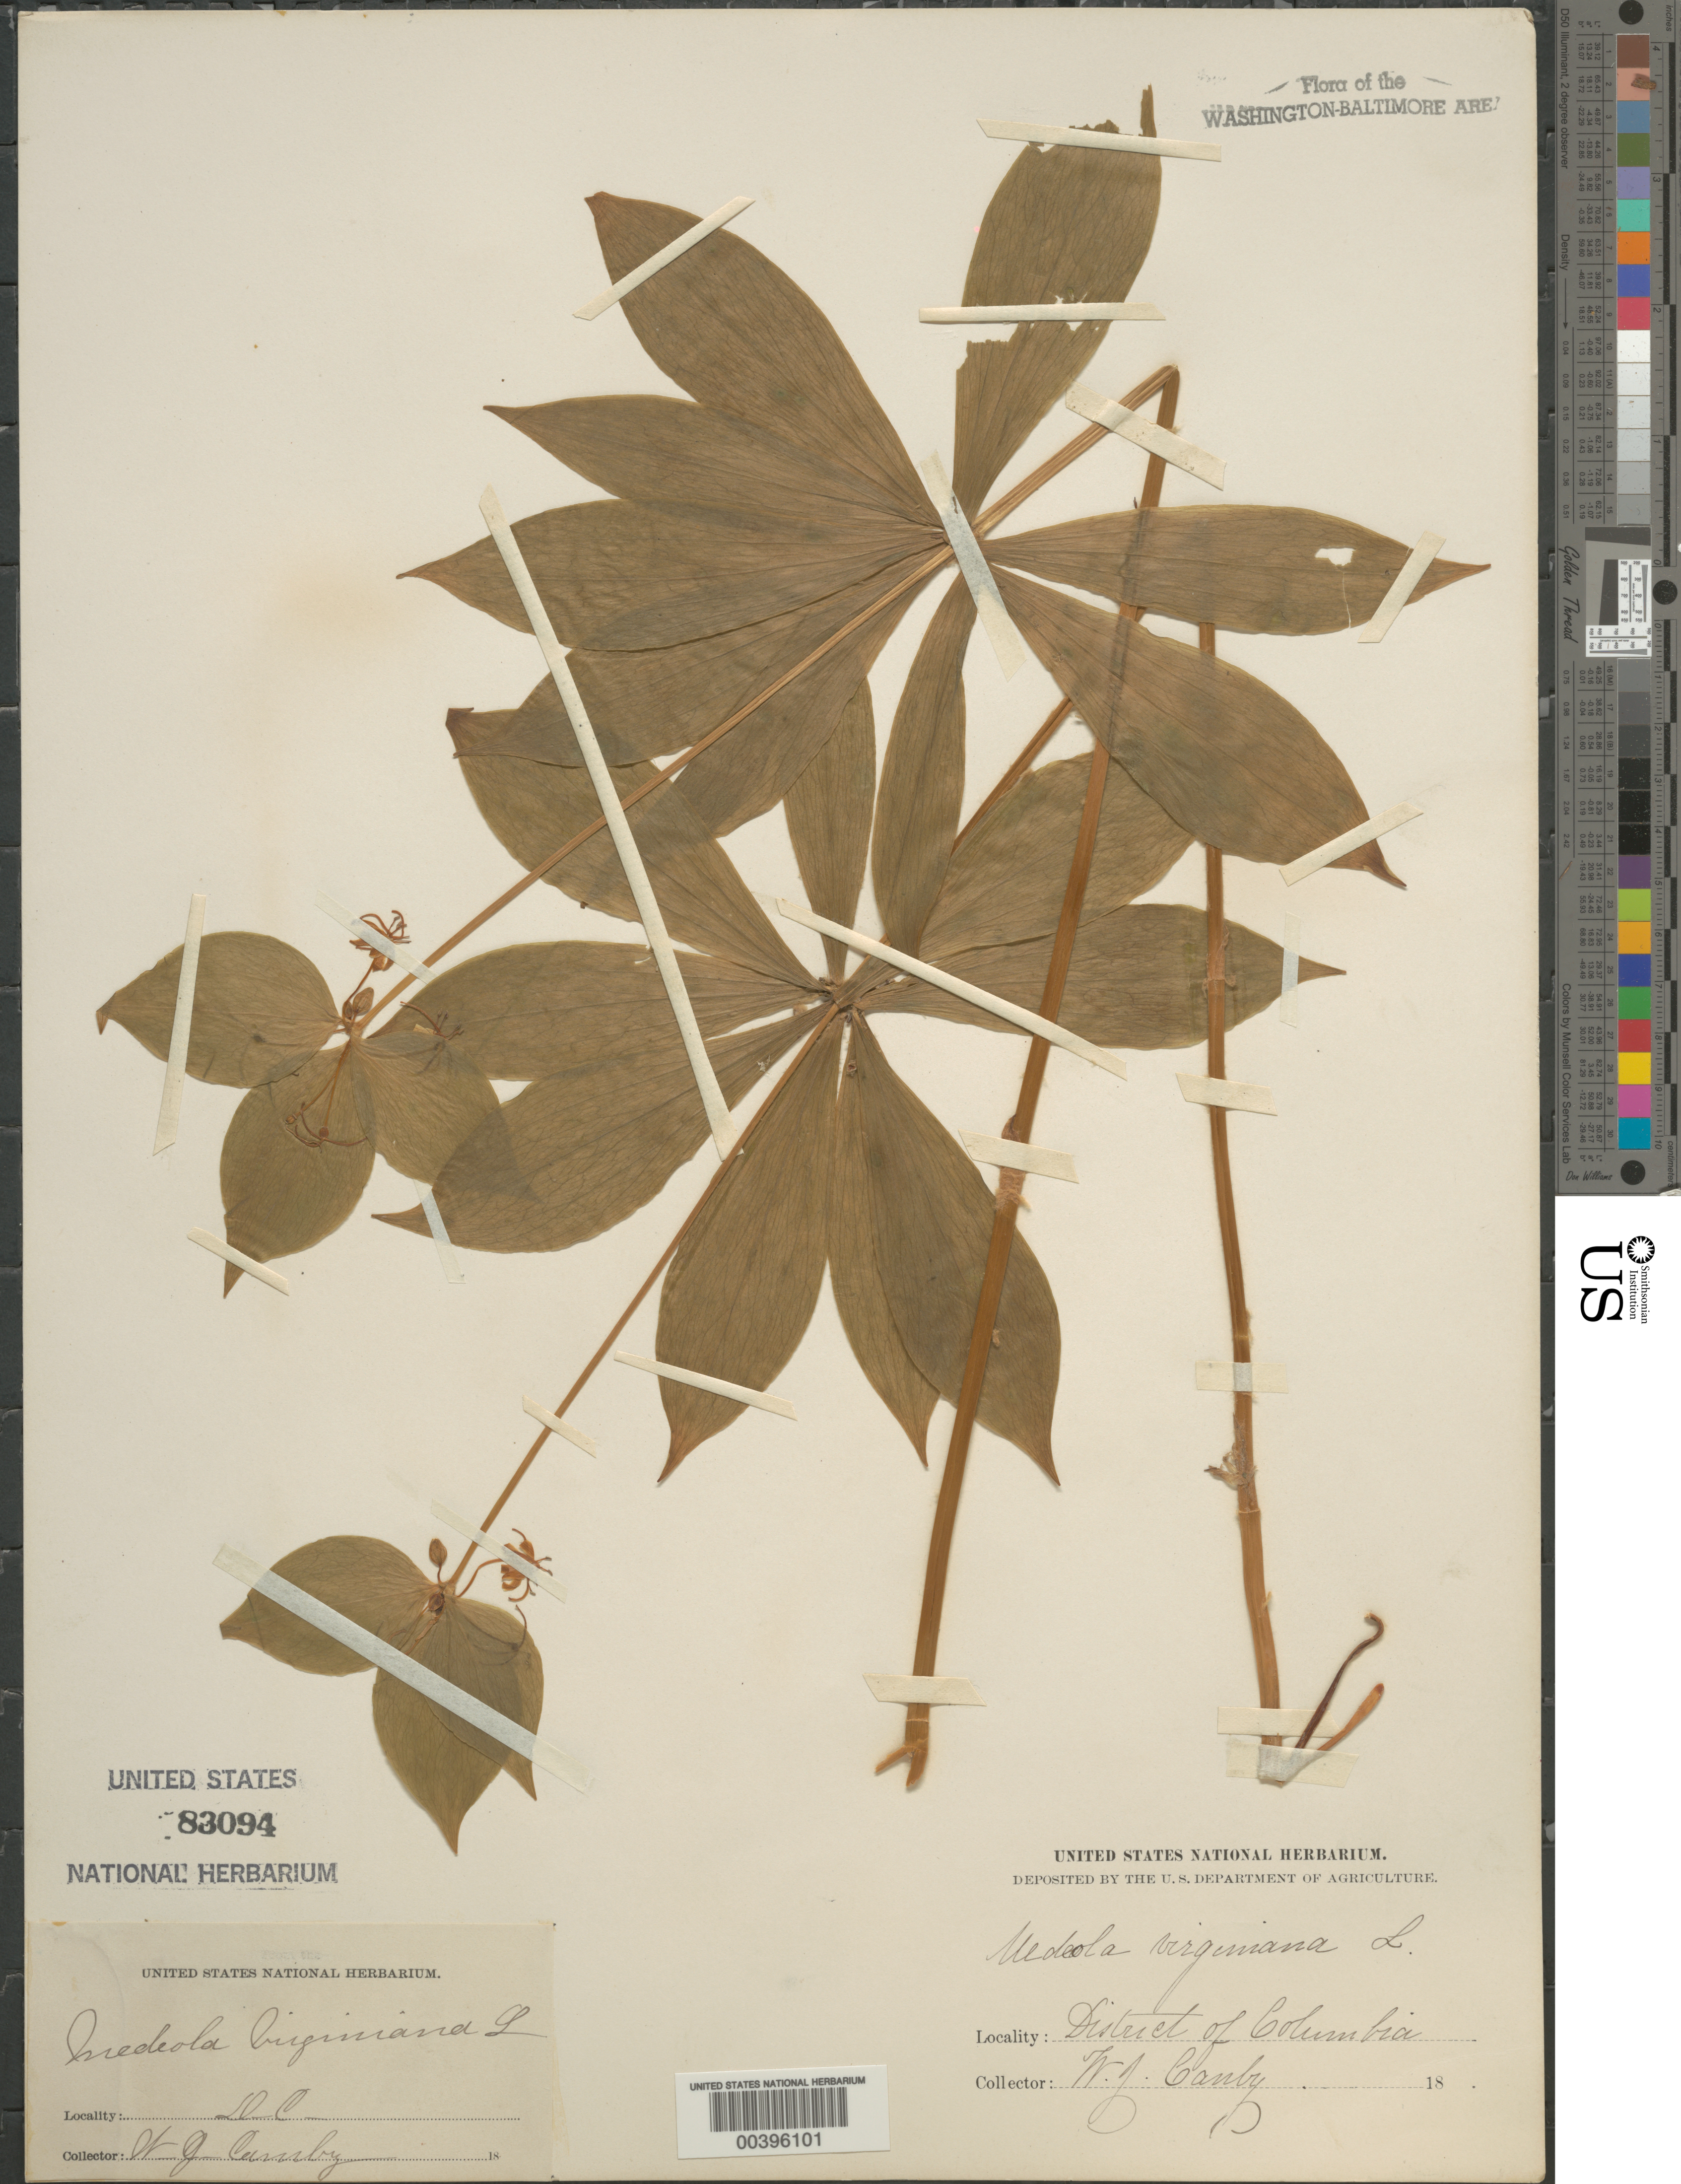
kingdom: Plantae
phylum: Tracheophyta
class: Liliopsida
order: Liliales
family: Liliaceae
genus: Medeola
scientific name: Medeola virginiana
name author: (L.) Desf.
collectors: W. Canby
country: United States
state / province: District of Columbia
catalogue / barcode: US 83094